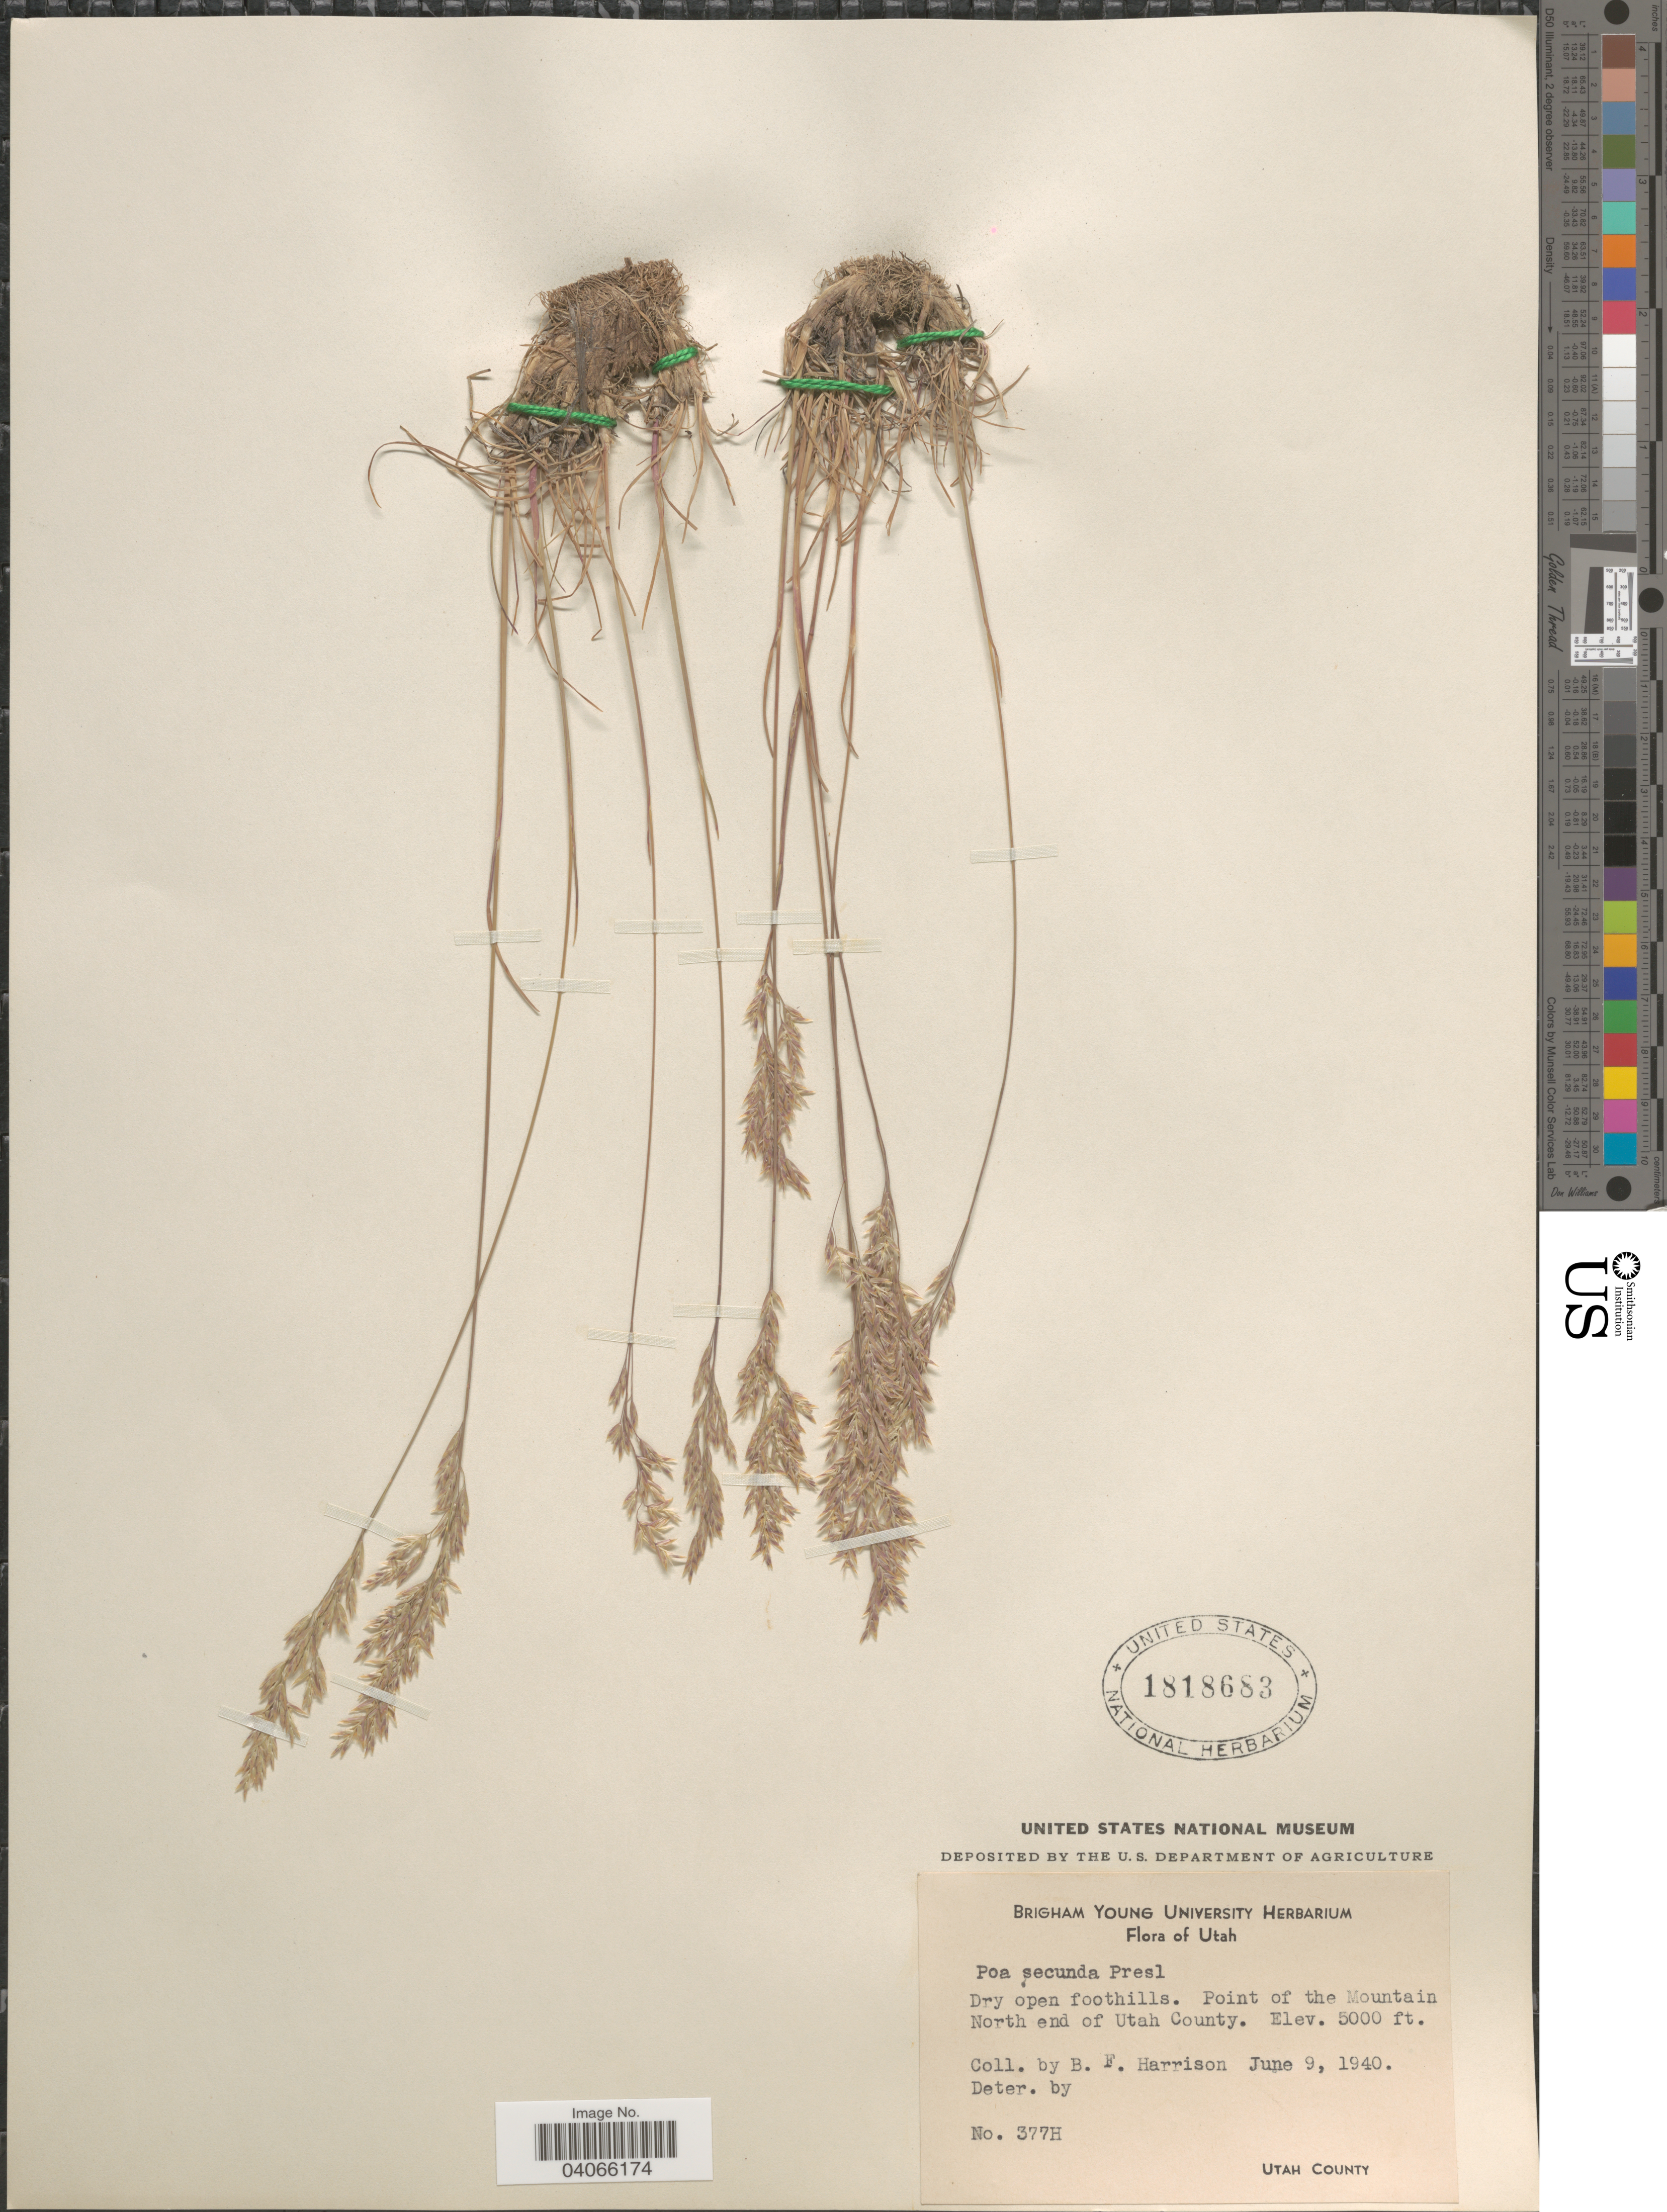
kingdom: Plantae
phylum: Tracheophyta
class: Liliopsida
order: Poales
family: Poaceae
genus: Poa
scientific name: Poa secunda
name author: J. Presl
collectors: B. F. Harrison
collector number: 377H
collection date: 1940-06-09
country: United States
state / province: Utah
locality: Dry open foothills. Point of the Mountain North end of Utah County. Utah County.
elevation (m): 1524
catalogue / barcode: US 1818683